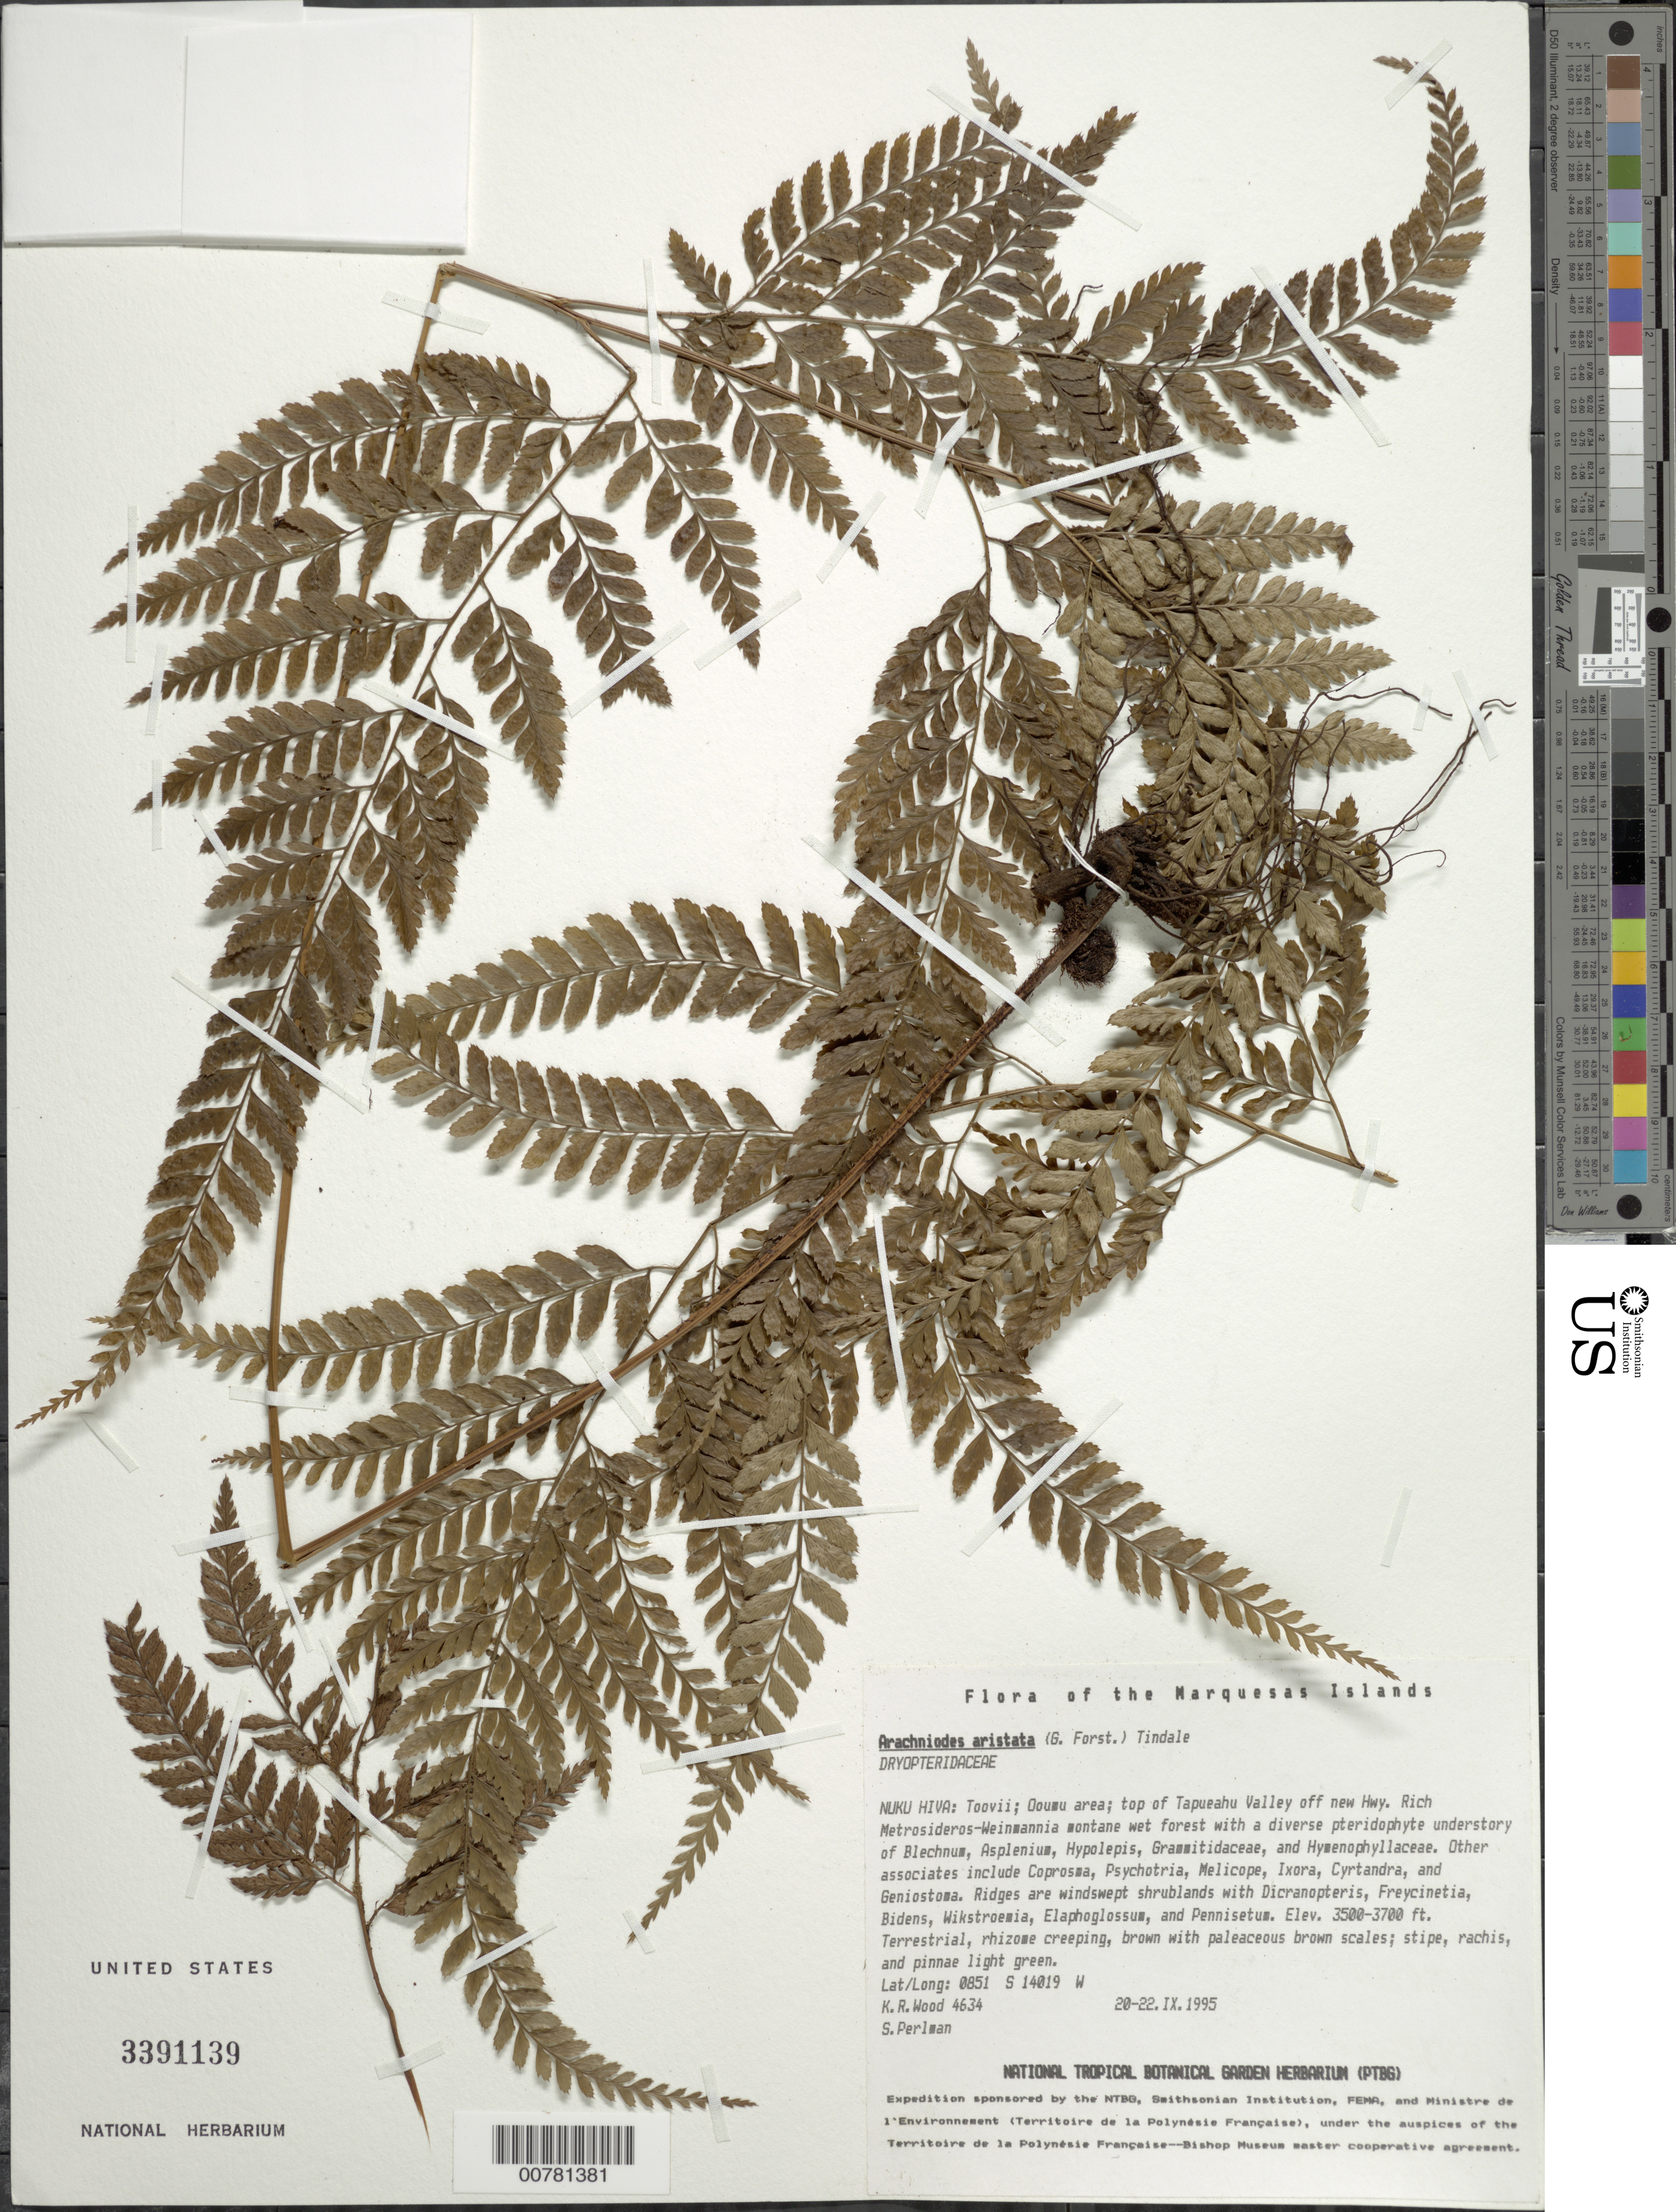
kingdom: Plantae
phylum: Tracheophyta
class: Polypodiopsida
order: Polypodiales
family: Dryopteridaceae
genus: Arachniodes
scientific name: Arachniodes aristata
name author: (G. Forst.) Tindale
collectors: K. R. Wood & S. P. Perlman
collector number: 4634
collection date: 1995-09-20/1995-09-22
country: French Polynesia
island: Nuku Hiva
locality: Toovii, Ooumu area, top of Tapueahu Valley off new hwy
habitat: Rich Metrosideros - Weinmannia montane wet forests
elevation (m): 1067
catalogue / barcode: US 3391139